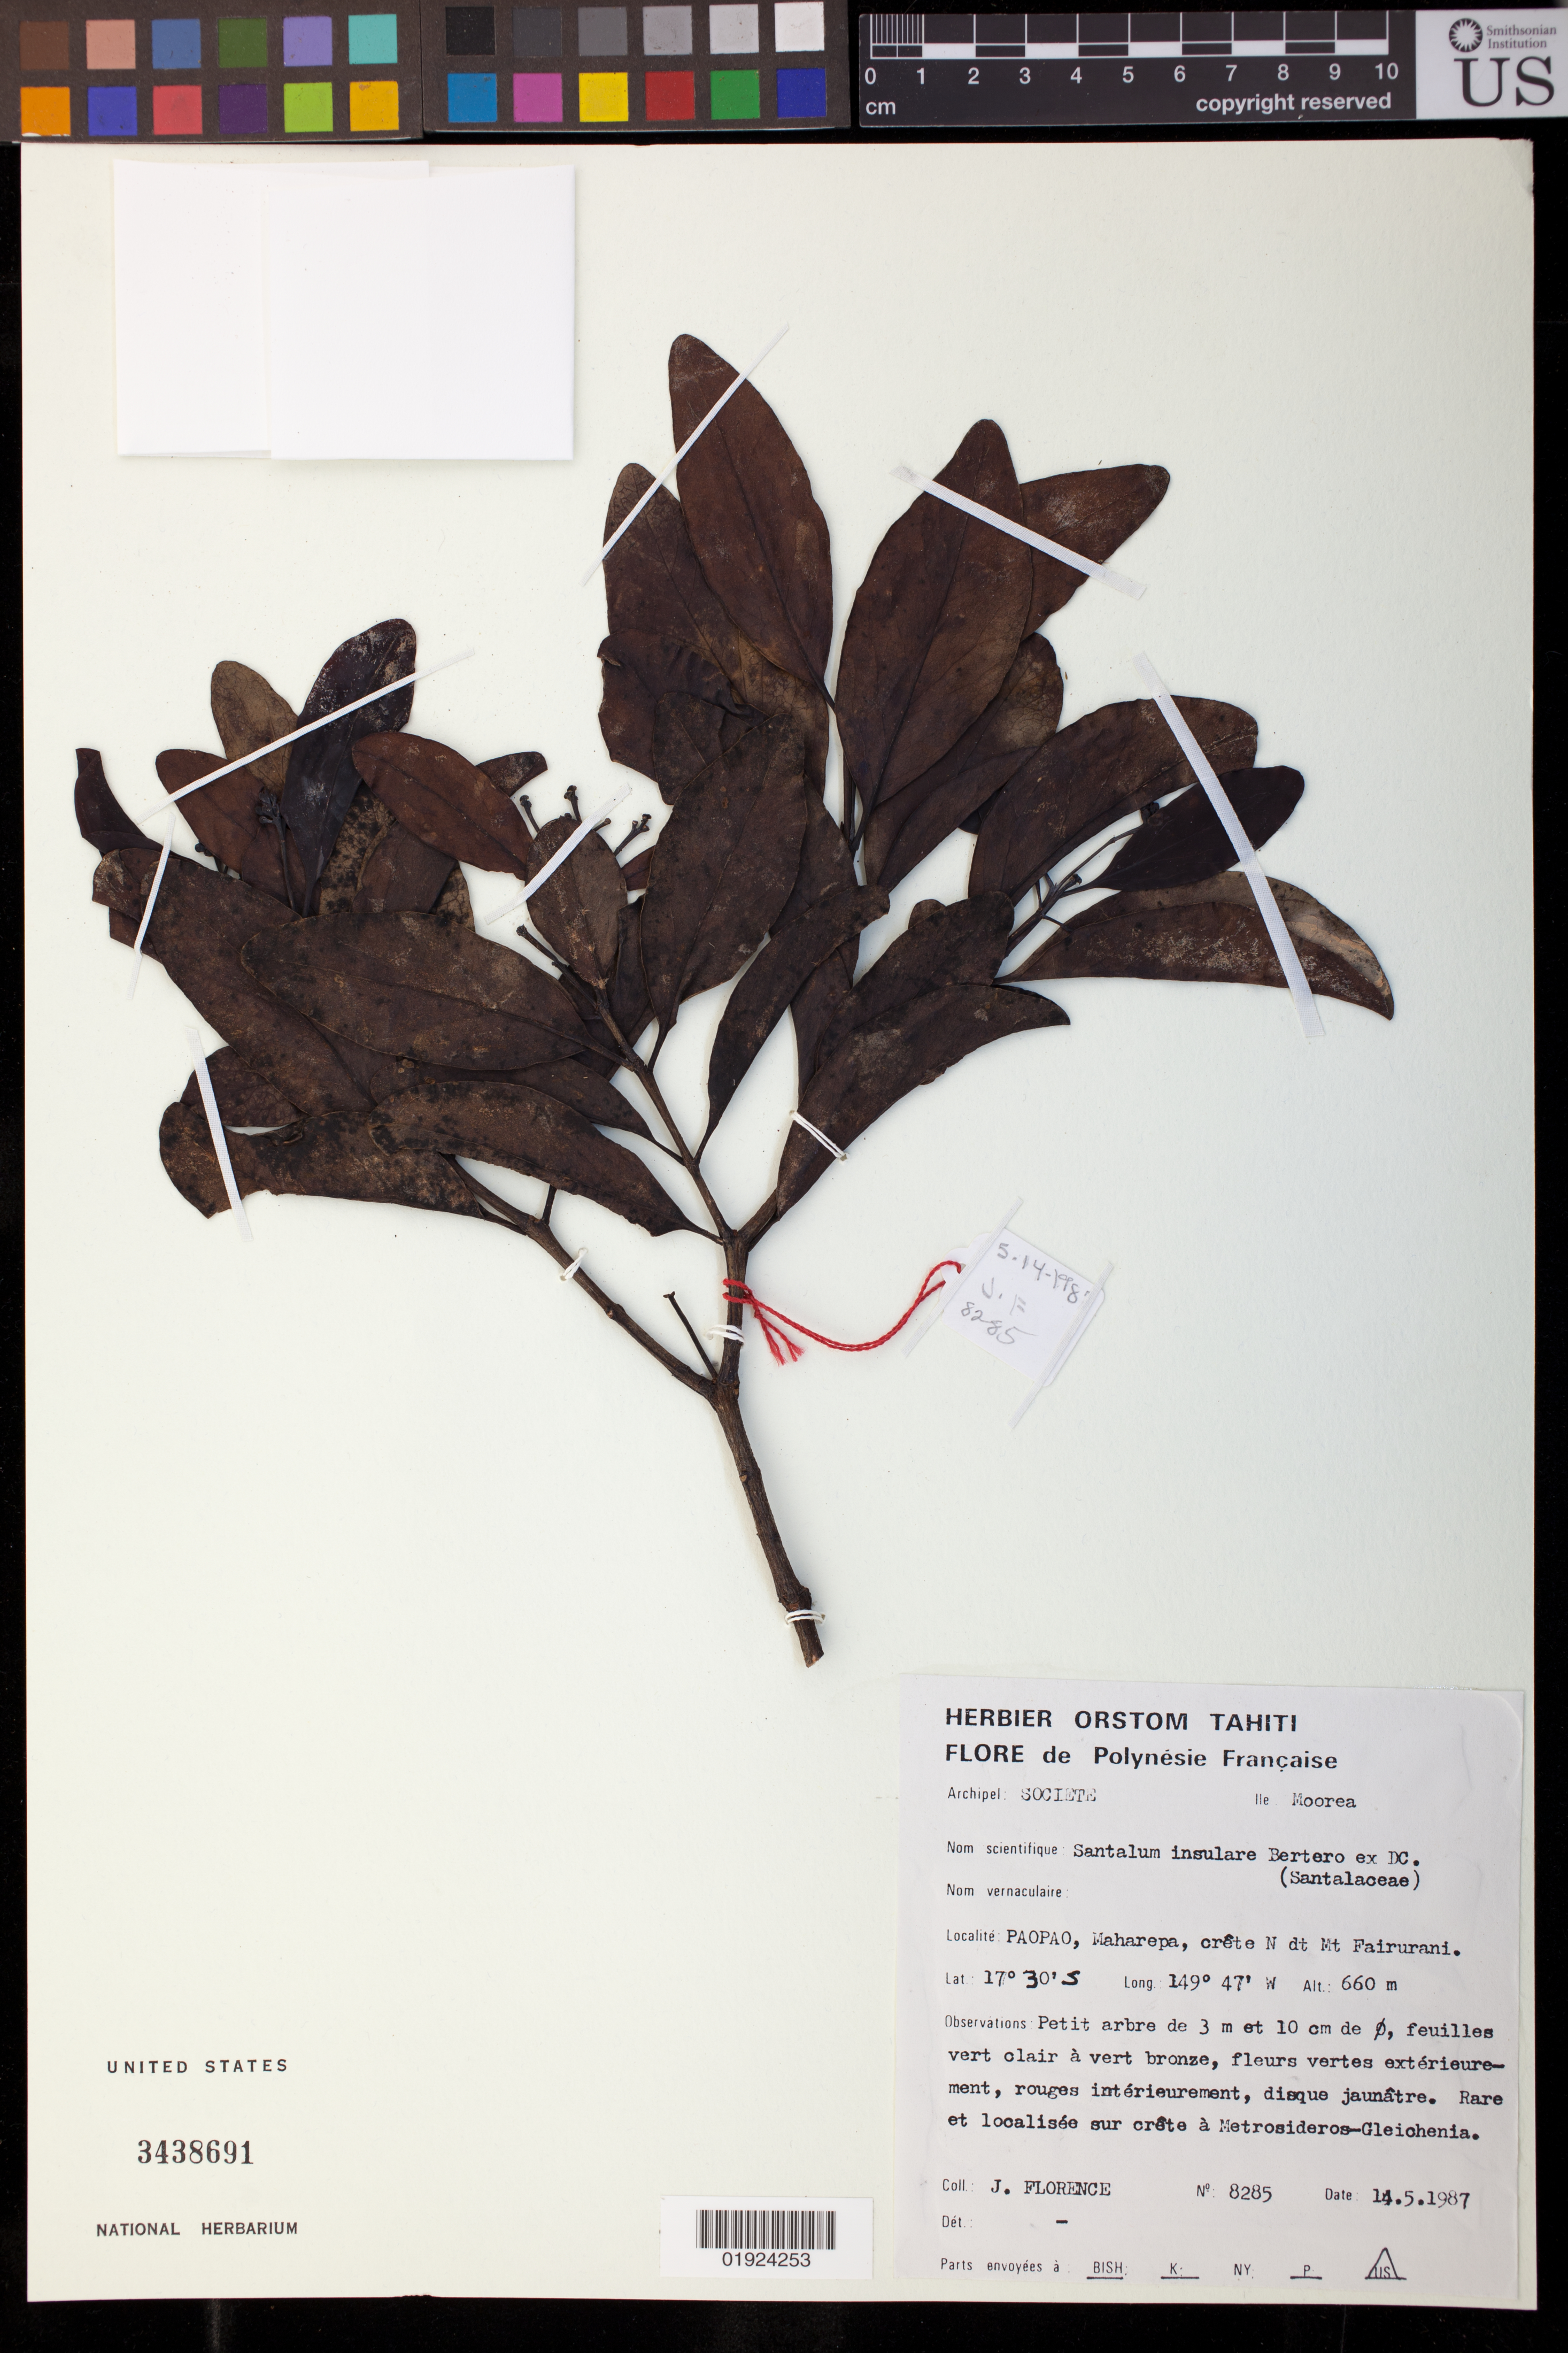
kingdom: Plantae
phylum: Tracheophyta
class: Magnoliopsida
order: Santalales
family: Santalaceae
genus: Santalum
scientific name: Santalum insulare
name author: Bertero ex A. DC.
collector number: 8285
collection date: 1987-05-14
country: French Polynesia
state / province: Îles du Vent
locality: Archipel: Society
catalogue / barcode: US 3438691